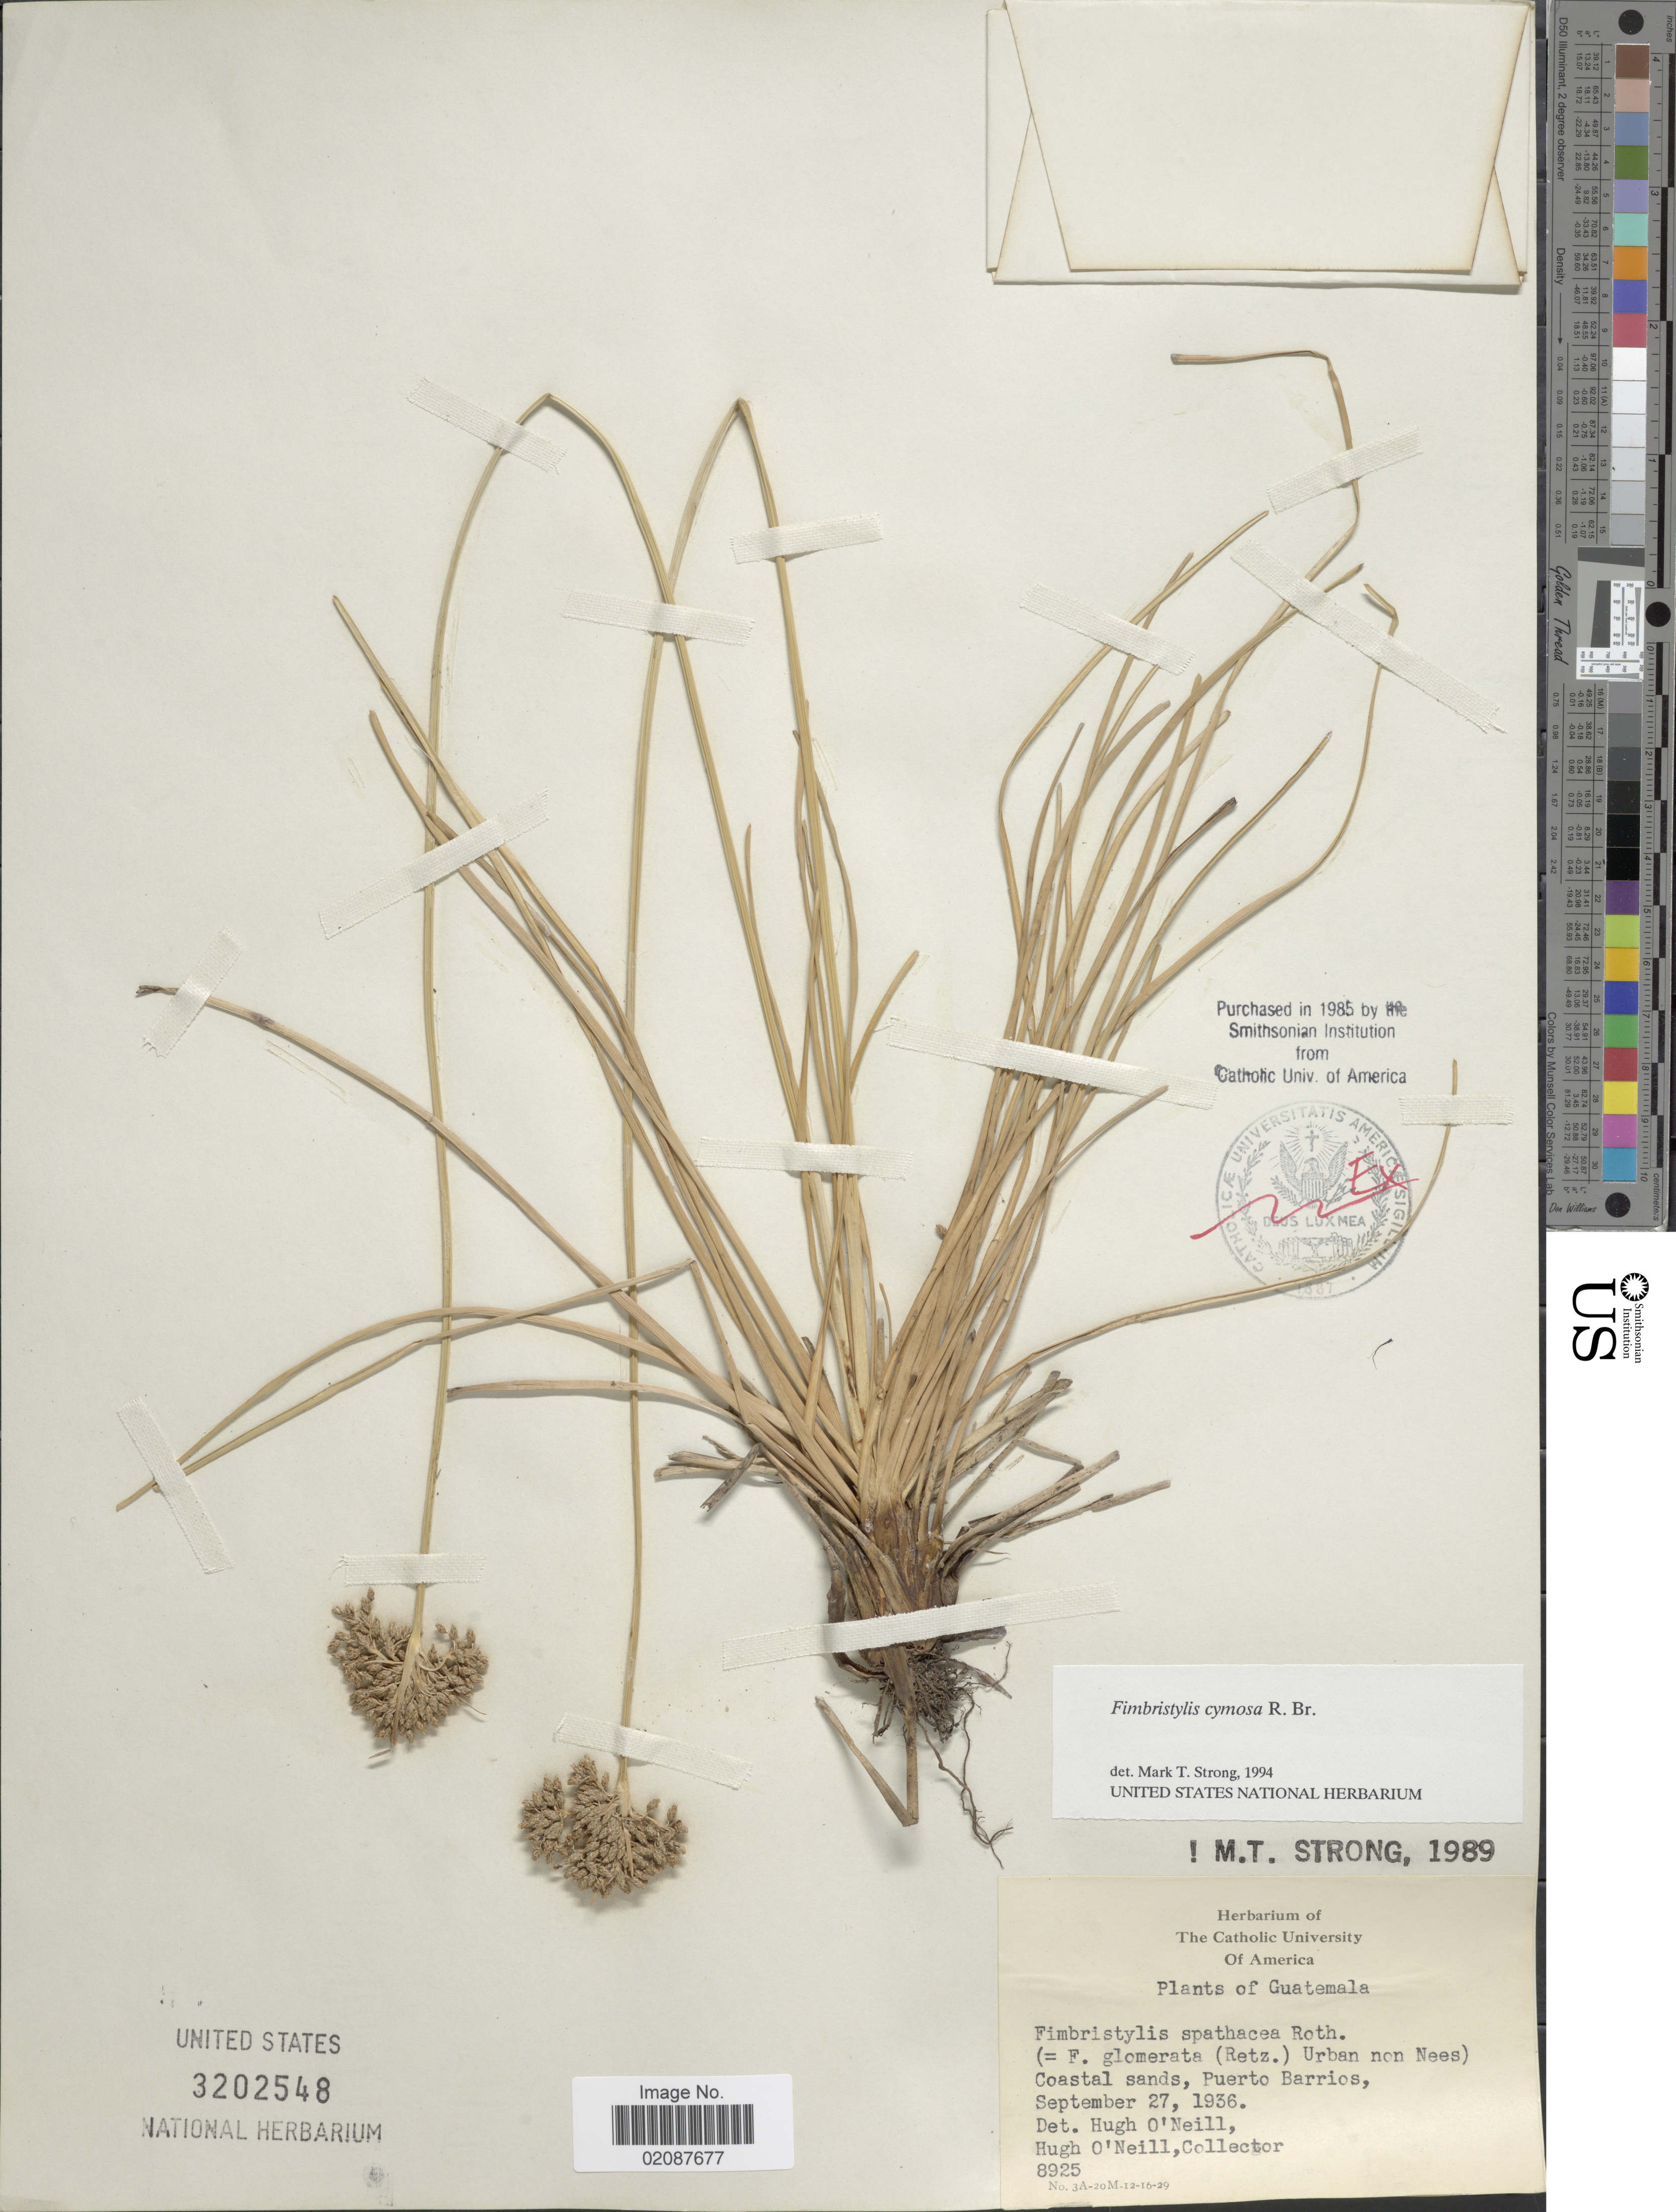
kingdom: Plantae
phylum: Tracheophyta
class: Liliopsida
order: Poales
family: Cyperaceae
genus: Fimbristylis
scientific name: Fimbristylis cymosa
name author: R. Br.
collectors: H. O'Neill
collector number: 8925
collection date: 1936-09-27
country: Guatemala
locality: Coastal sands, Puerto Barrios.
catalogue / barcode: US 3202548